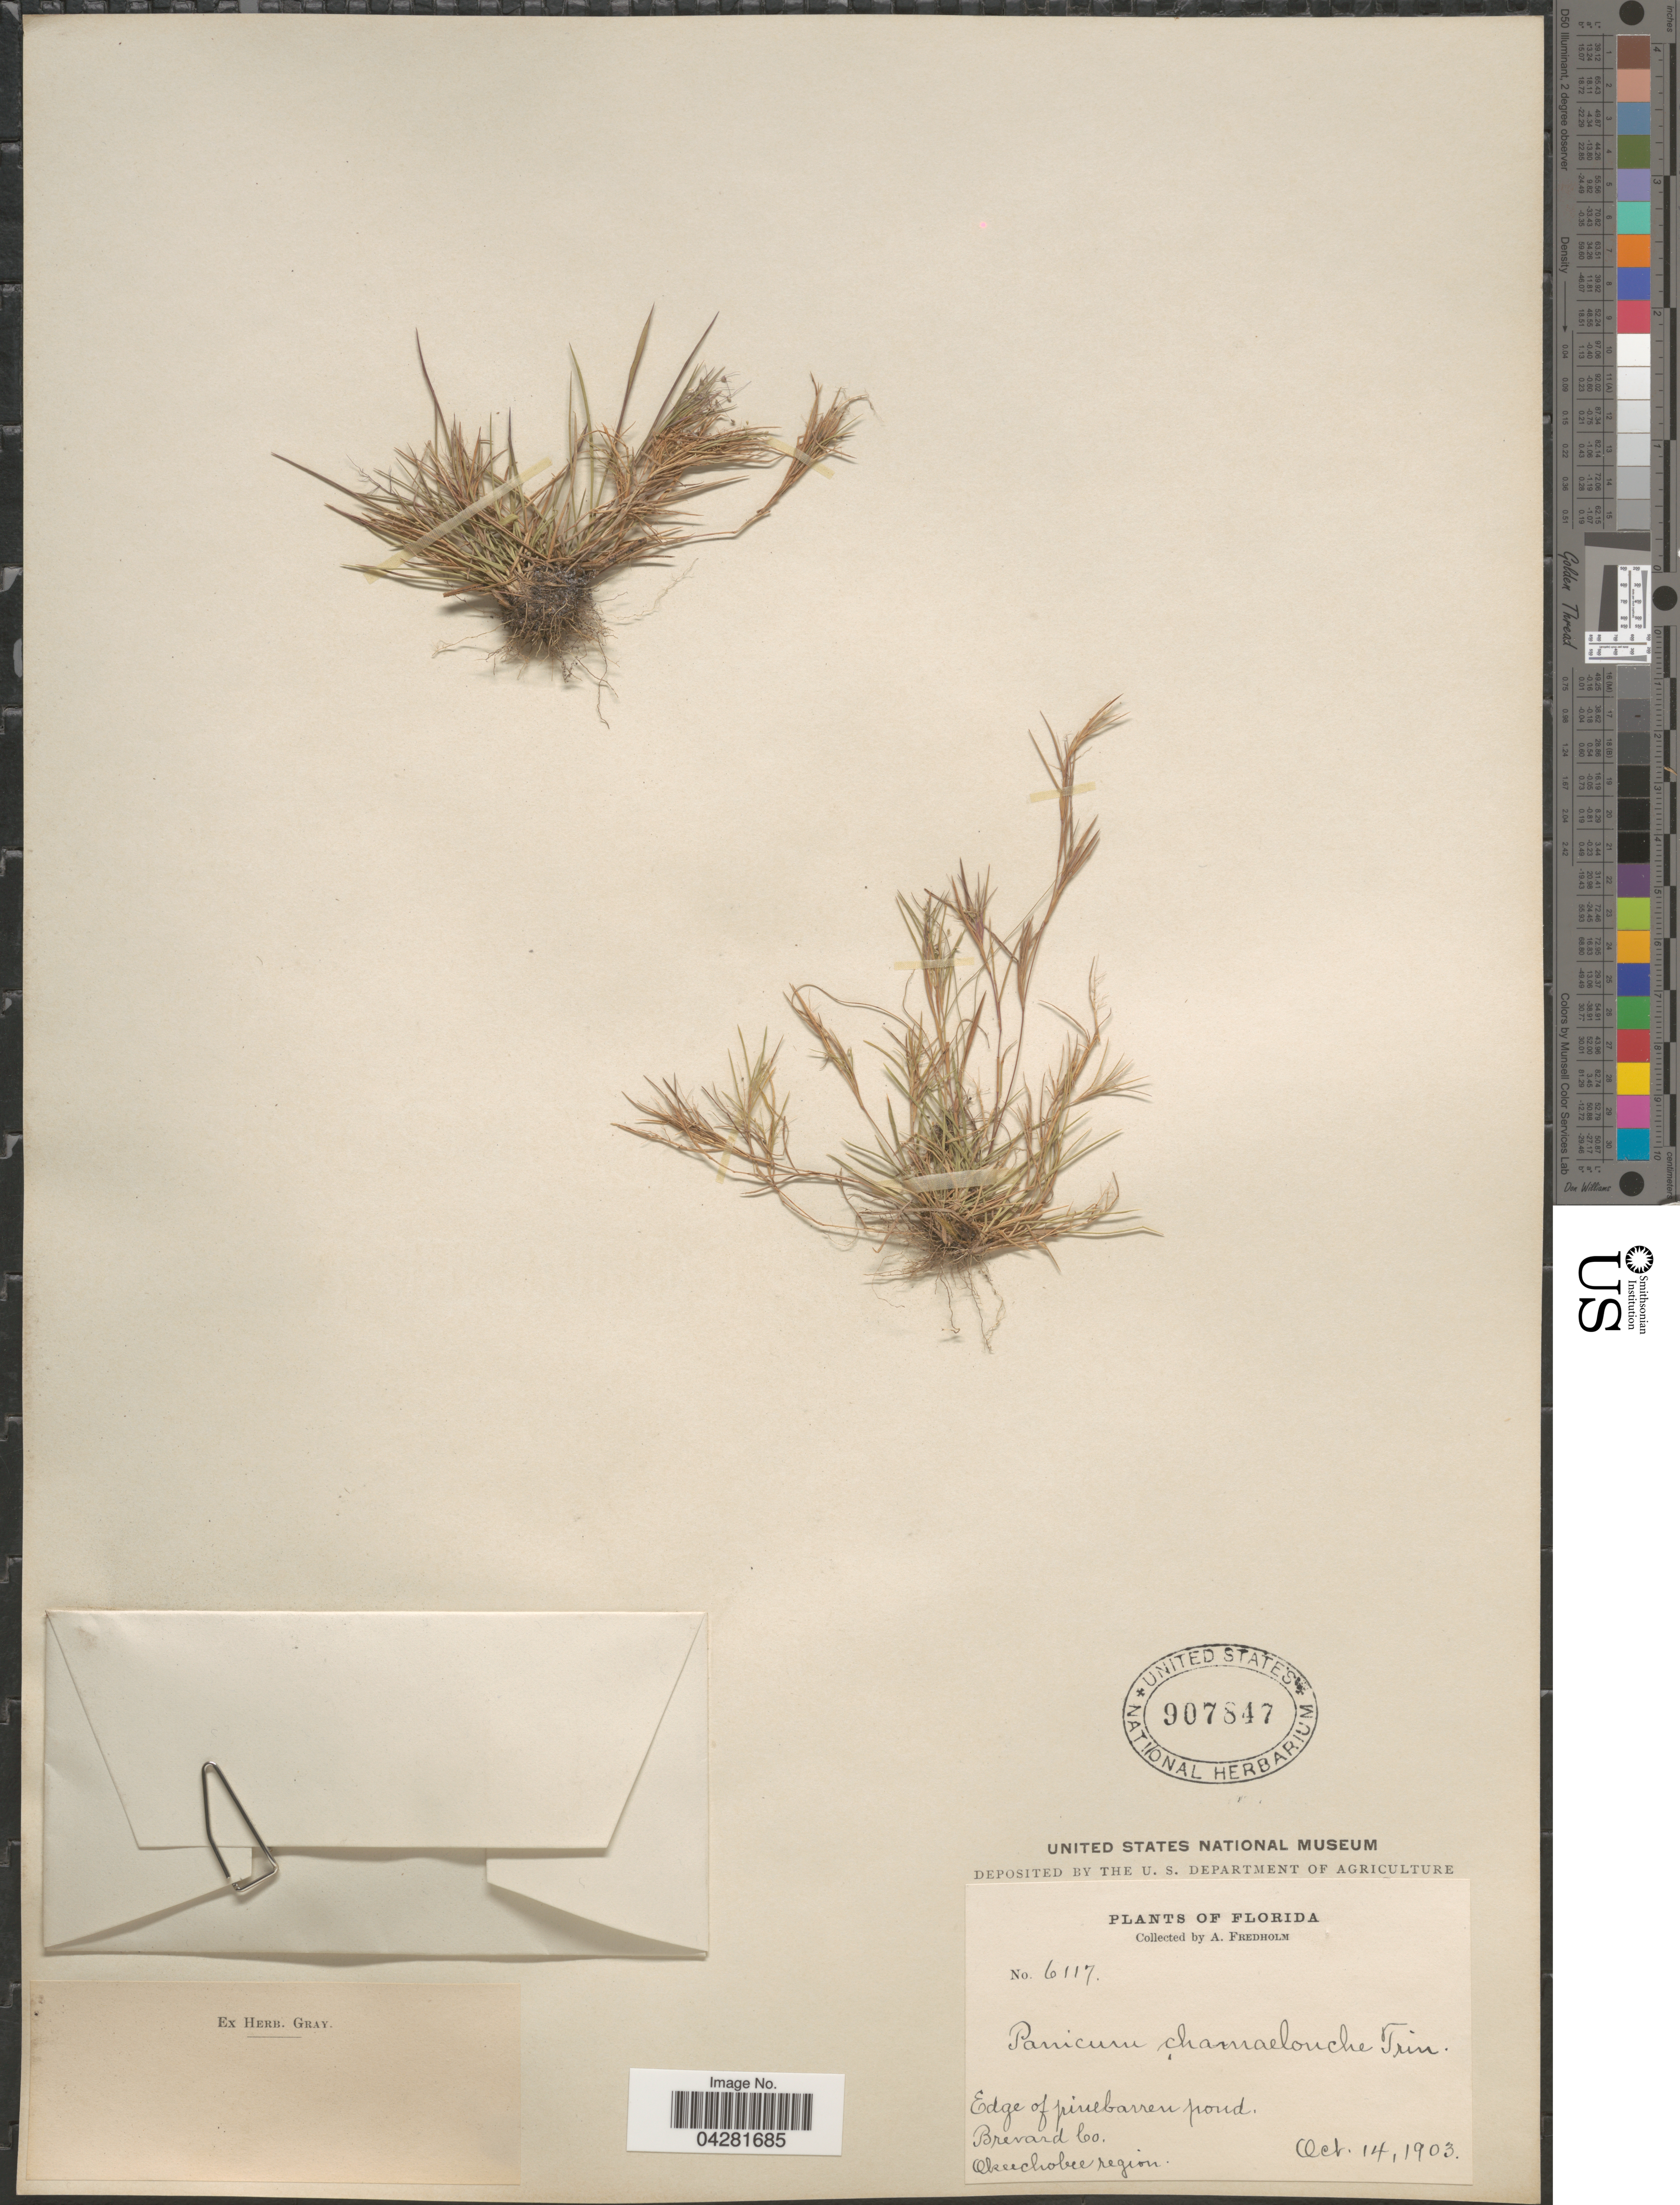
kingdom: Plantae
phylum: Tracheophyta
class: Liliopsida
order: Poales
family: Poaceae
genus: Dichanthelium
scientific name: Dichanthelium ensifolium var. ensifolium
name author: (Baldwin ex Elliot) Gould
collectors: A. Fredholm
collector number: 6117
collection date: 1903-10-14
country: United States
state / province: Florida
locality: Edge of pinebarren pond. Brevard Co. Okeechobee region.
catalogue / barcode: US 907847